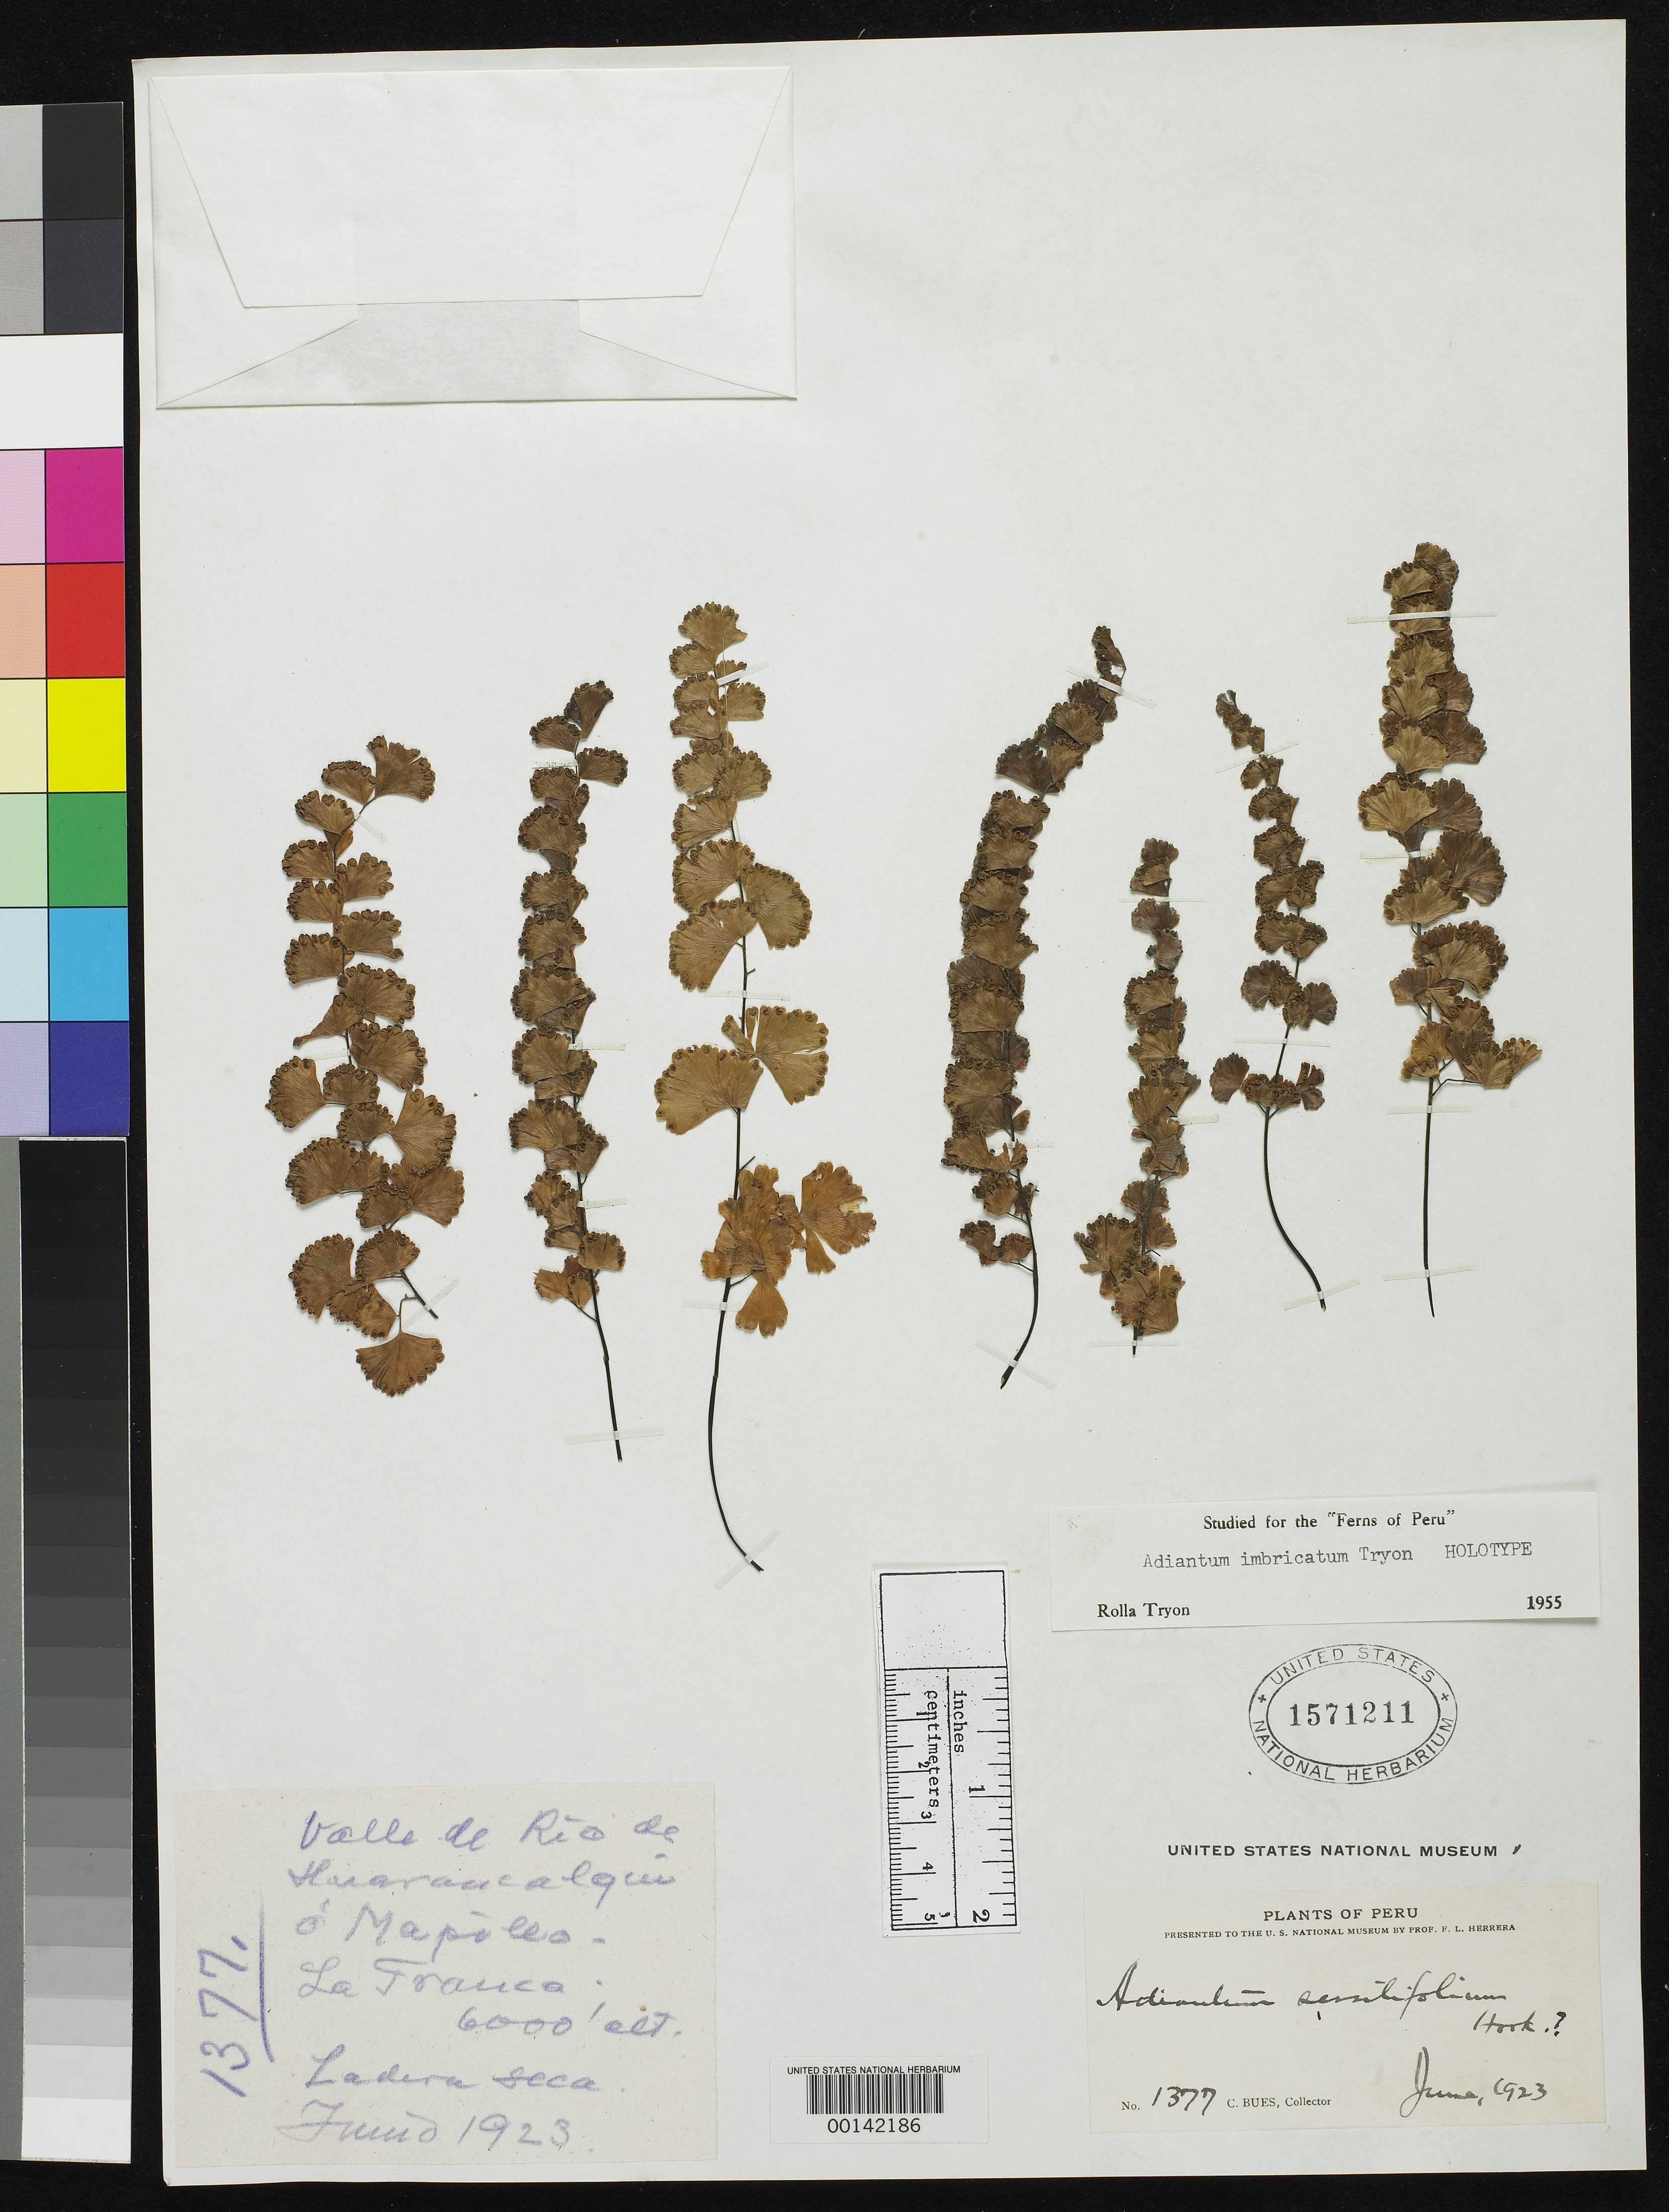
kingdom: Plantae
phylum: Tracheophyta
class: Polypodiopsida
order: Polypodiales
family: Pteridaceae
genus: Adiantum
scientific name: Adiantum imbricatum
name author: R.M. Tryon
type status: Holotype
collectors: C. Bues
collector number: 1377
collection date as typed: Jun 1923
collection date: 1923-06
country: Peru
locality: Valle de Río de Huanacue al qui Mapoleo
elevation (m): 1829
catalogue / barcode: US 1571211